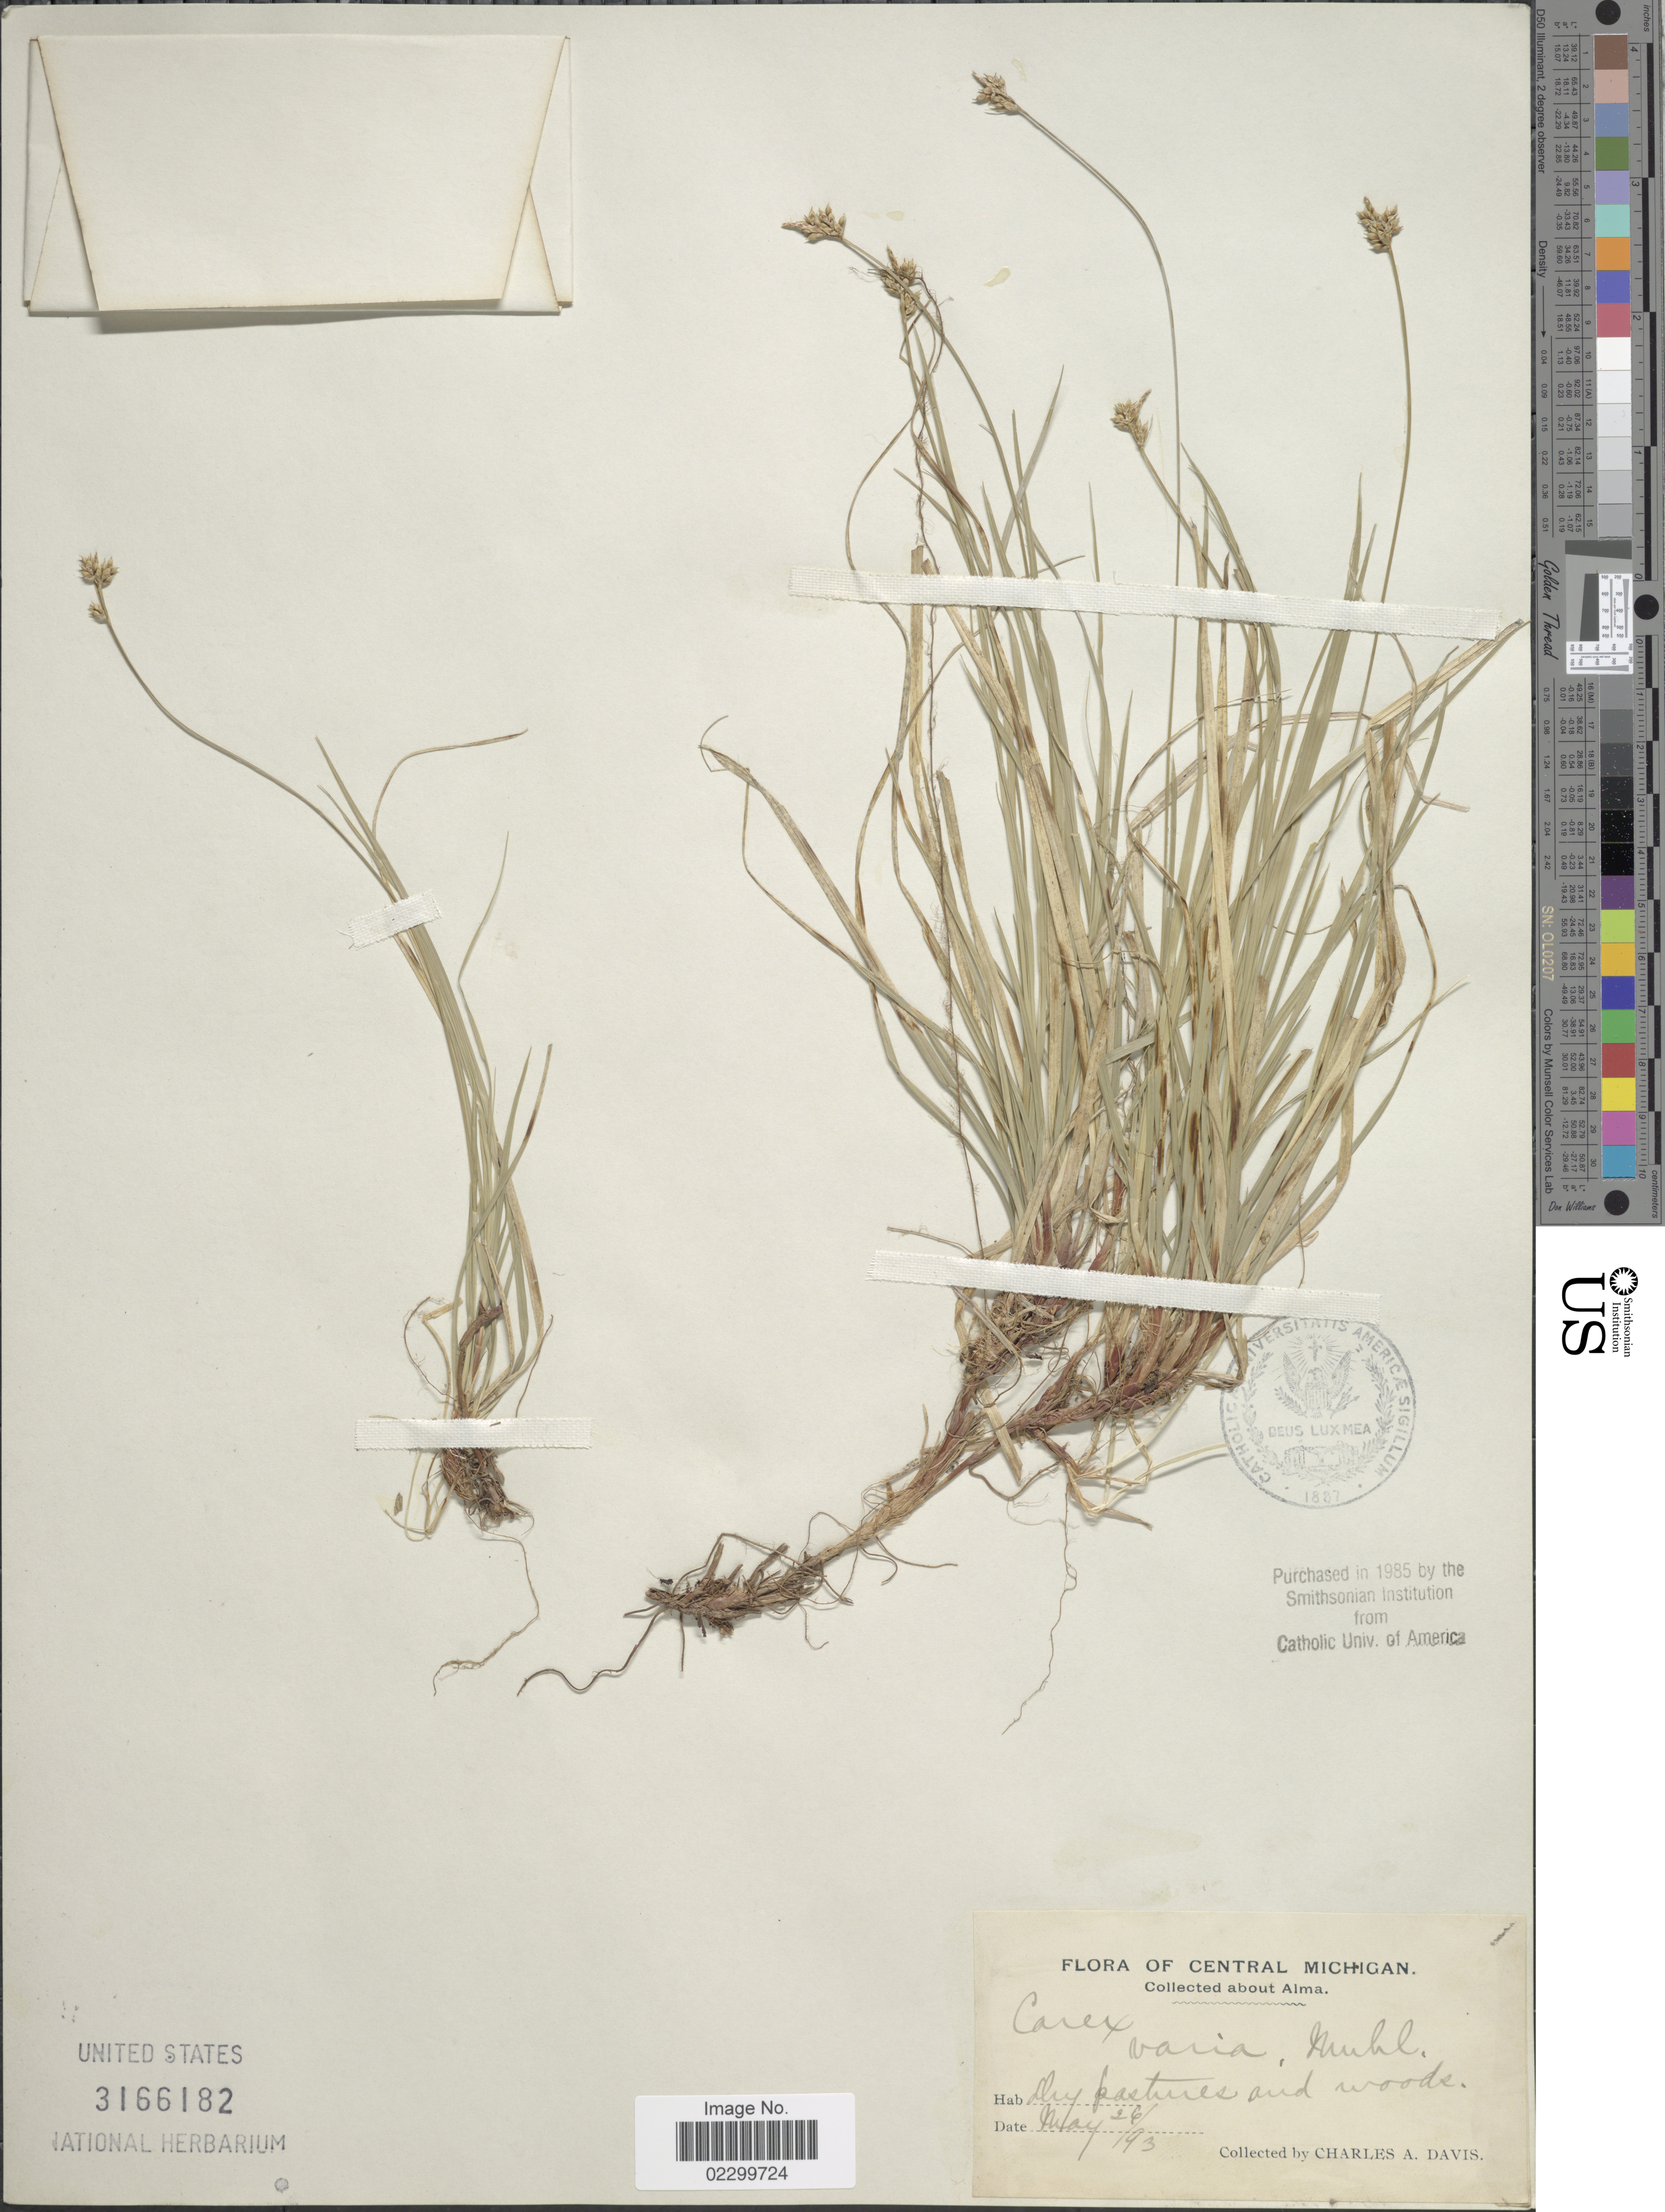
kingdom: Plantae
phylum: Tracheophyta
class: Liliopsida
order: Poales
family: Cyperaceae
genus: Carex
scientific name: Carex albicans var. albicans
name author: Willd. ex Spreng.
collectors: C. Davis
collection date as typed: Transcribed d/m/y: 26/5/93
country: United States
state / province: Michigan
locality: Central Michigan, about Alma, dry pastures and woods.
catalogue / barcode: US 3166182